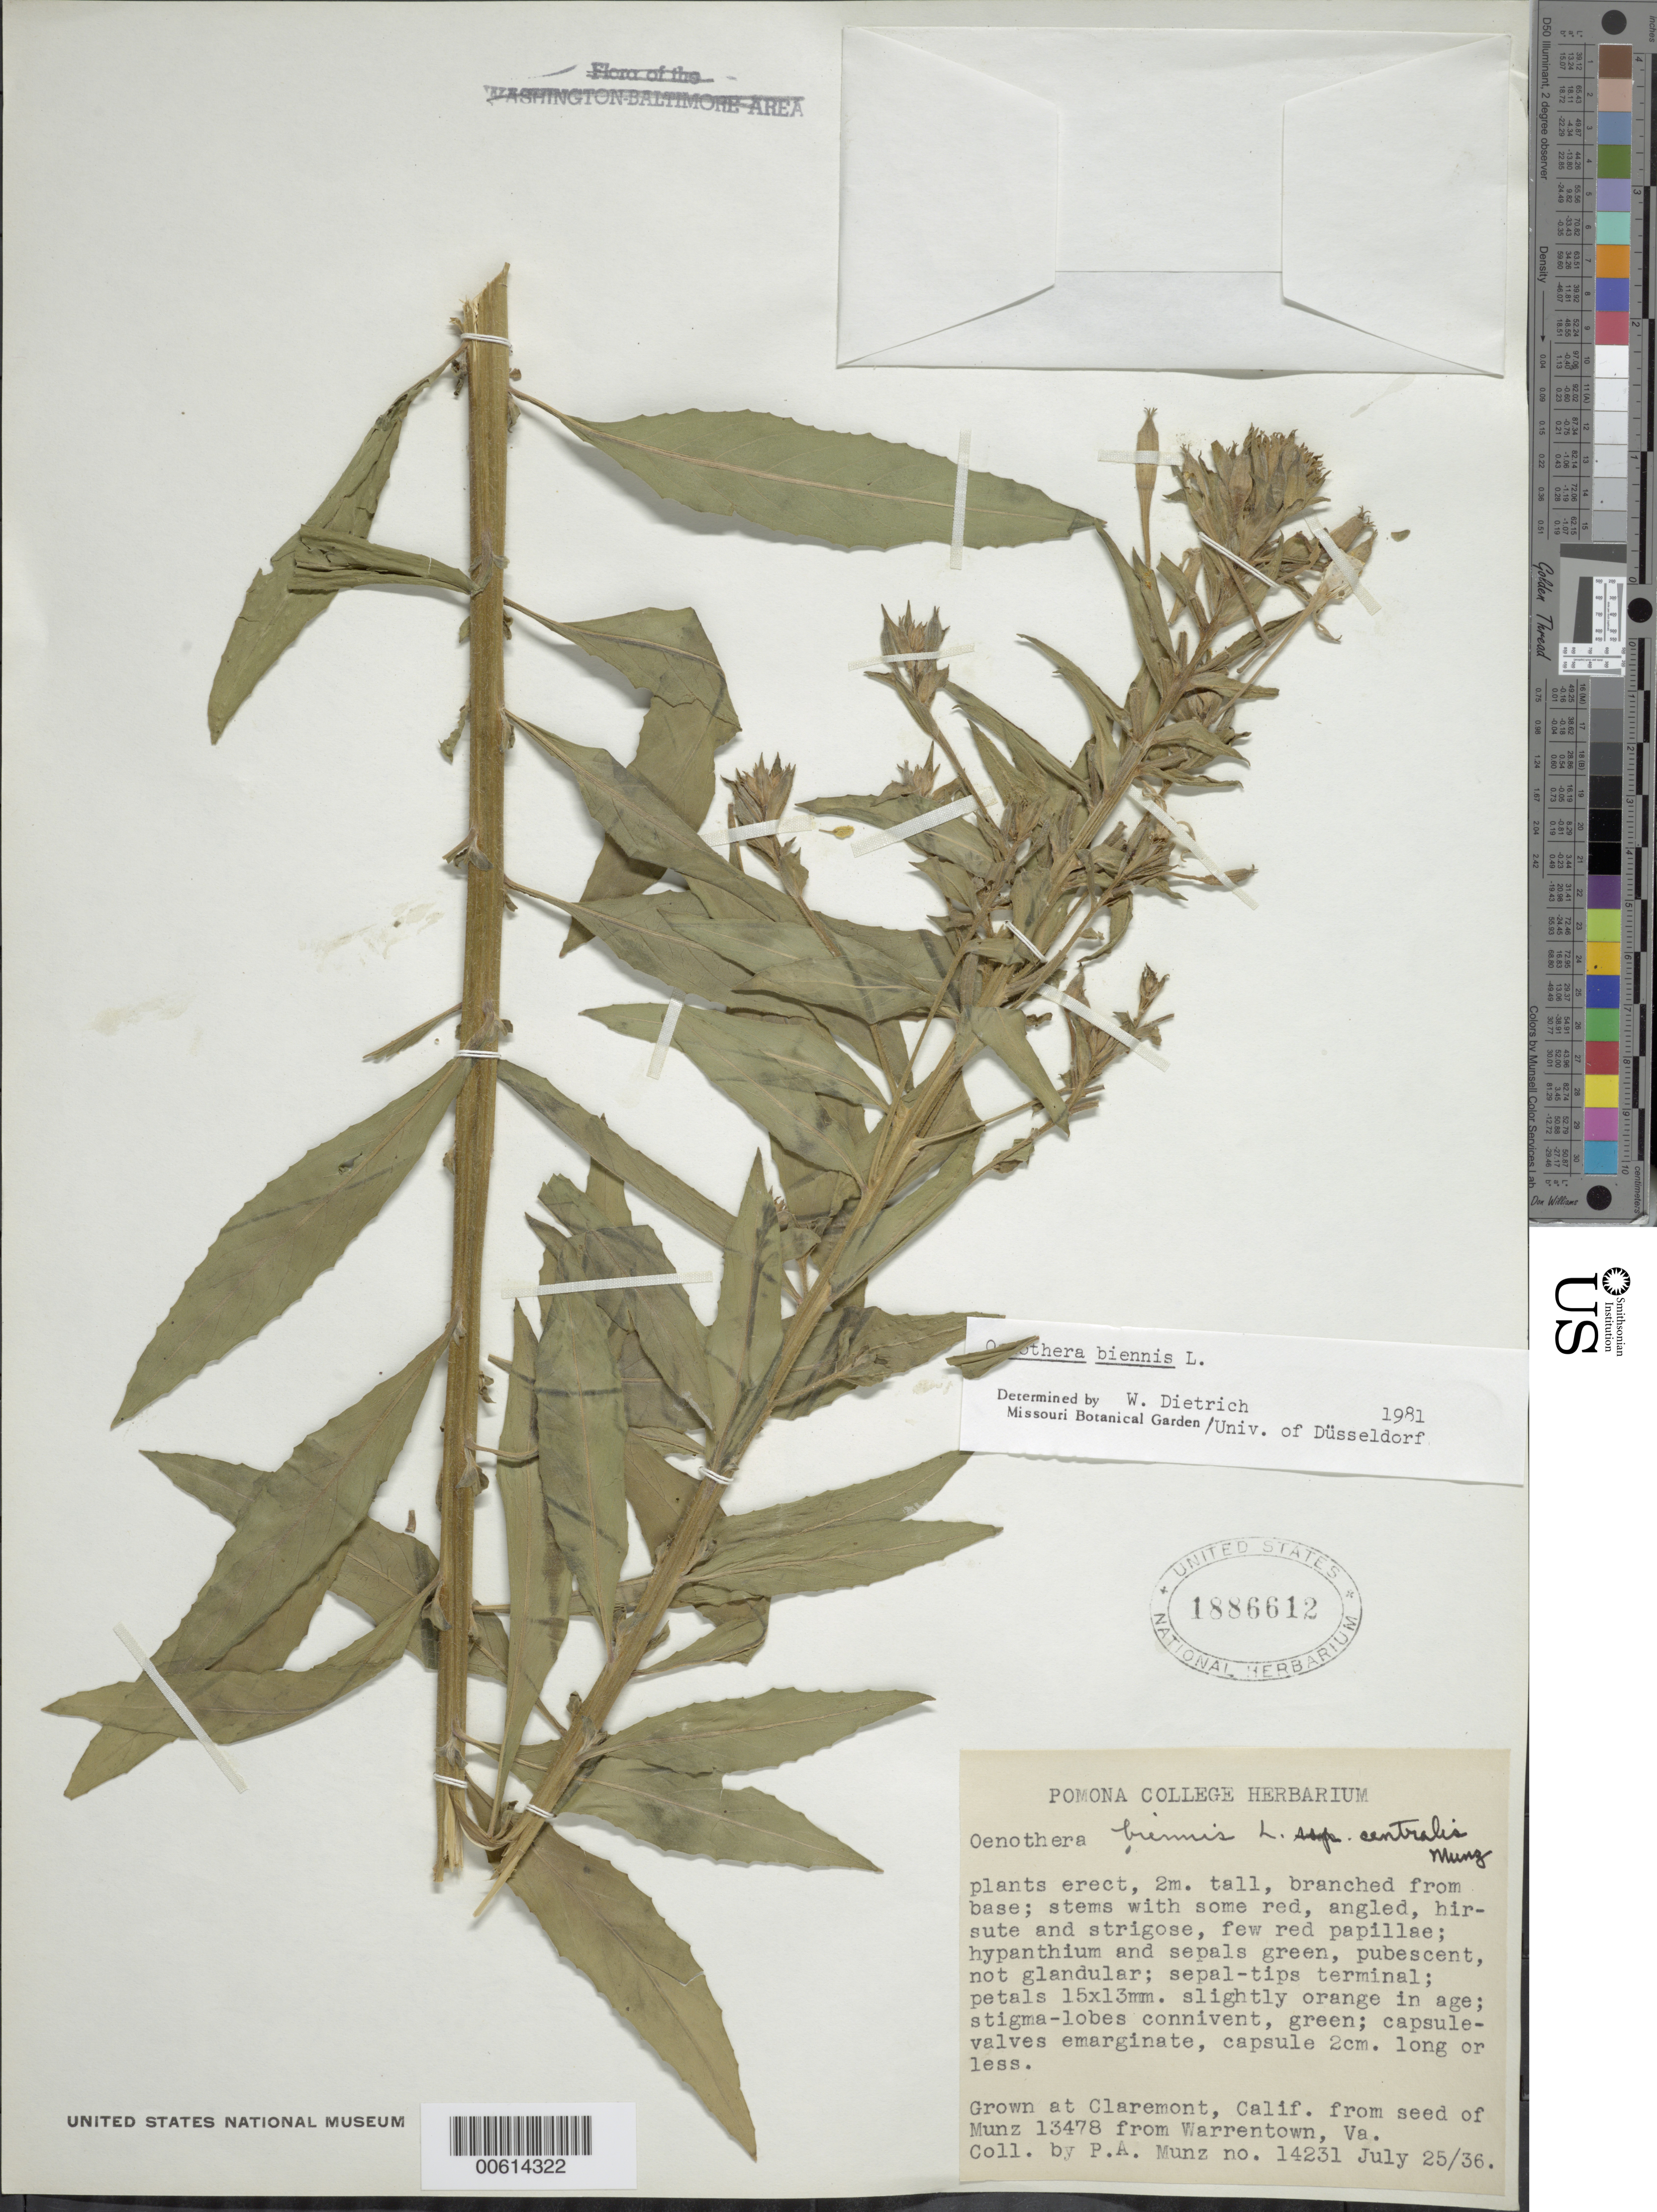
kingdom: Plantae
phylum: Tracheophyta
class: Magnoliopsida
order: Myrtales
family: Onagraceae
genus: Oenothera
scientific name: Oenothera biennis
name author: L.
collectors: P. A. Munz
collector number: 14231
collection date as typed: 25 Jul 1936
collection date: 1936-07-25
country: United States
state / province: California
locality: Pomona College, Claremont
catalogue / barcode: US 1886612